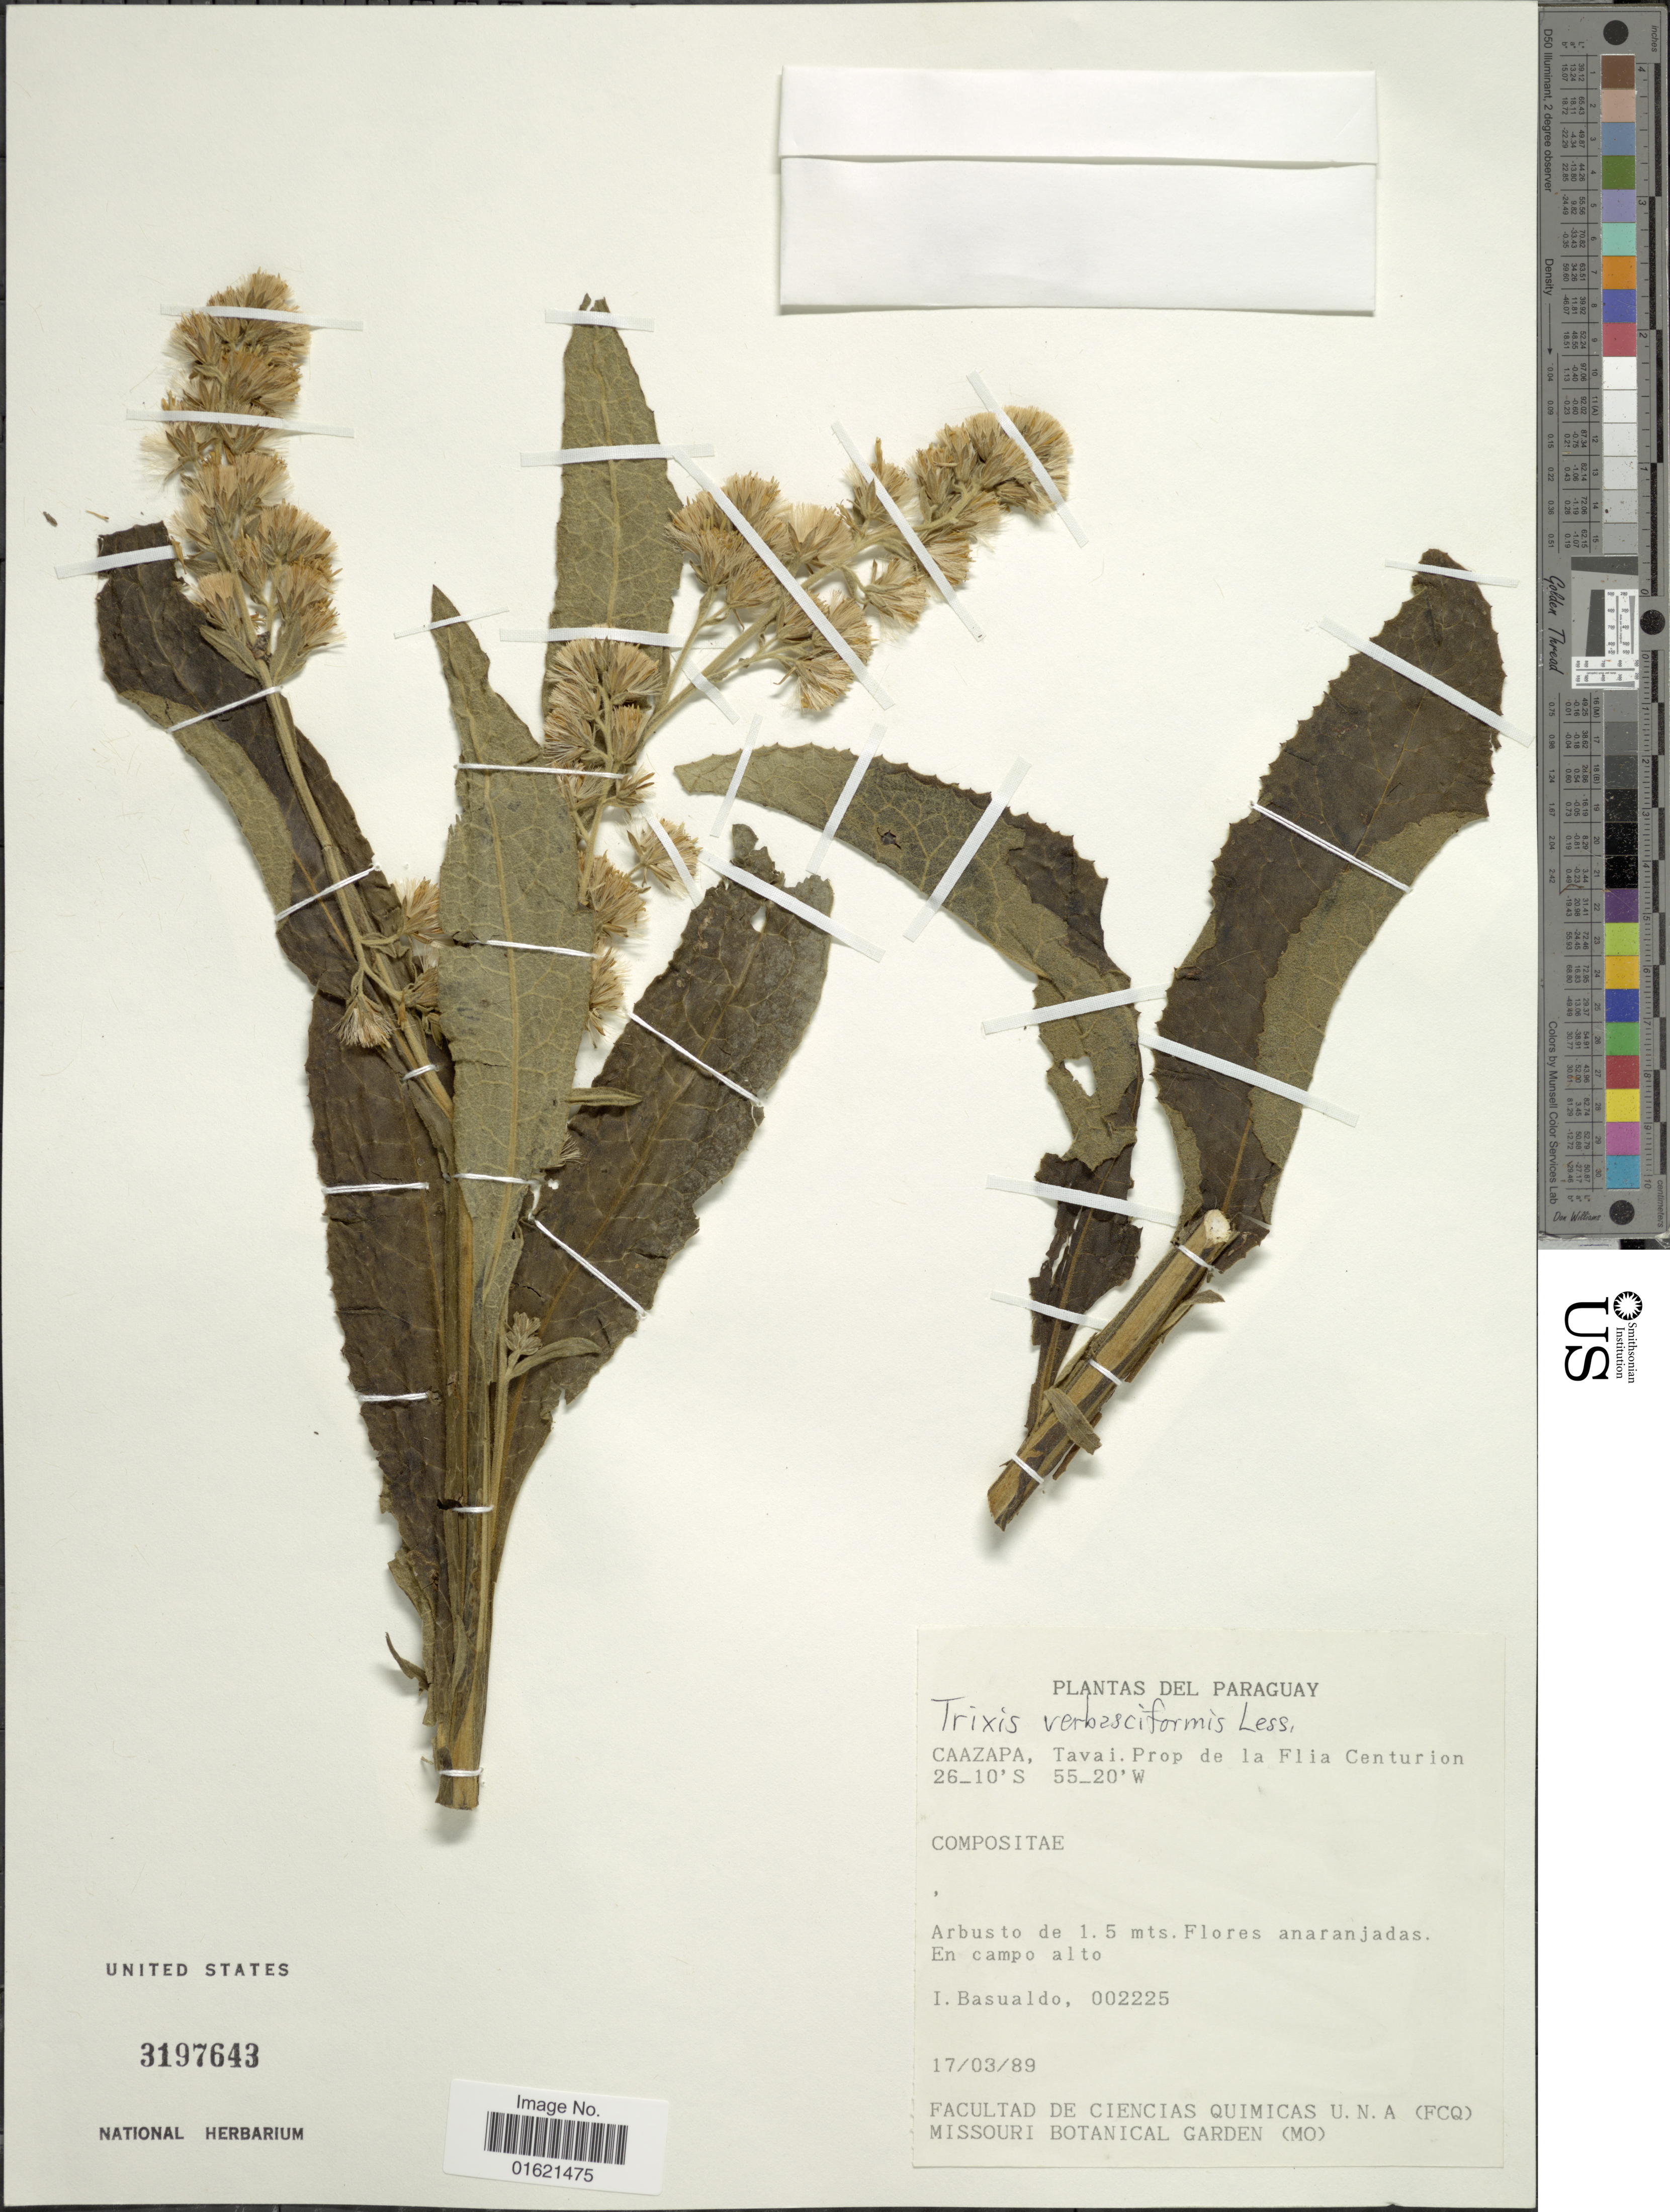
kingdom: Plantae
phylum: Tracheophyta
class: Magnoliopsida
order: Asterales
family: Asteraceae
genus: Trixis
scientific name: Trixis nobilis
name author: (Vell.) Katinas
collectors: I. Basualdo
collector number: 002225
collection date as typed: Transcribed d/m/y: 17/3/89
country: Paraguay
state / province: Caazapa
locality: Tavai, Prop del Fila Centrion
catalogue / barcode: US 3197643